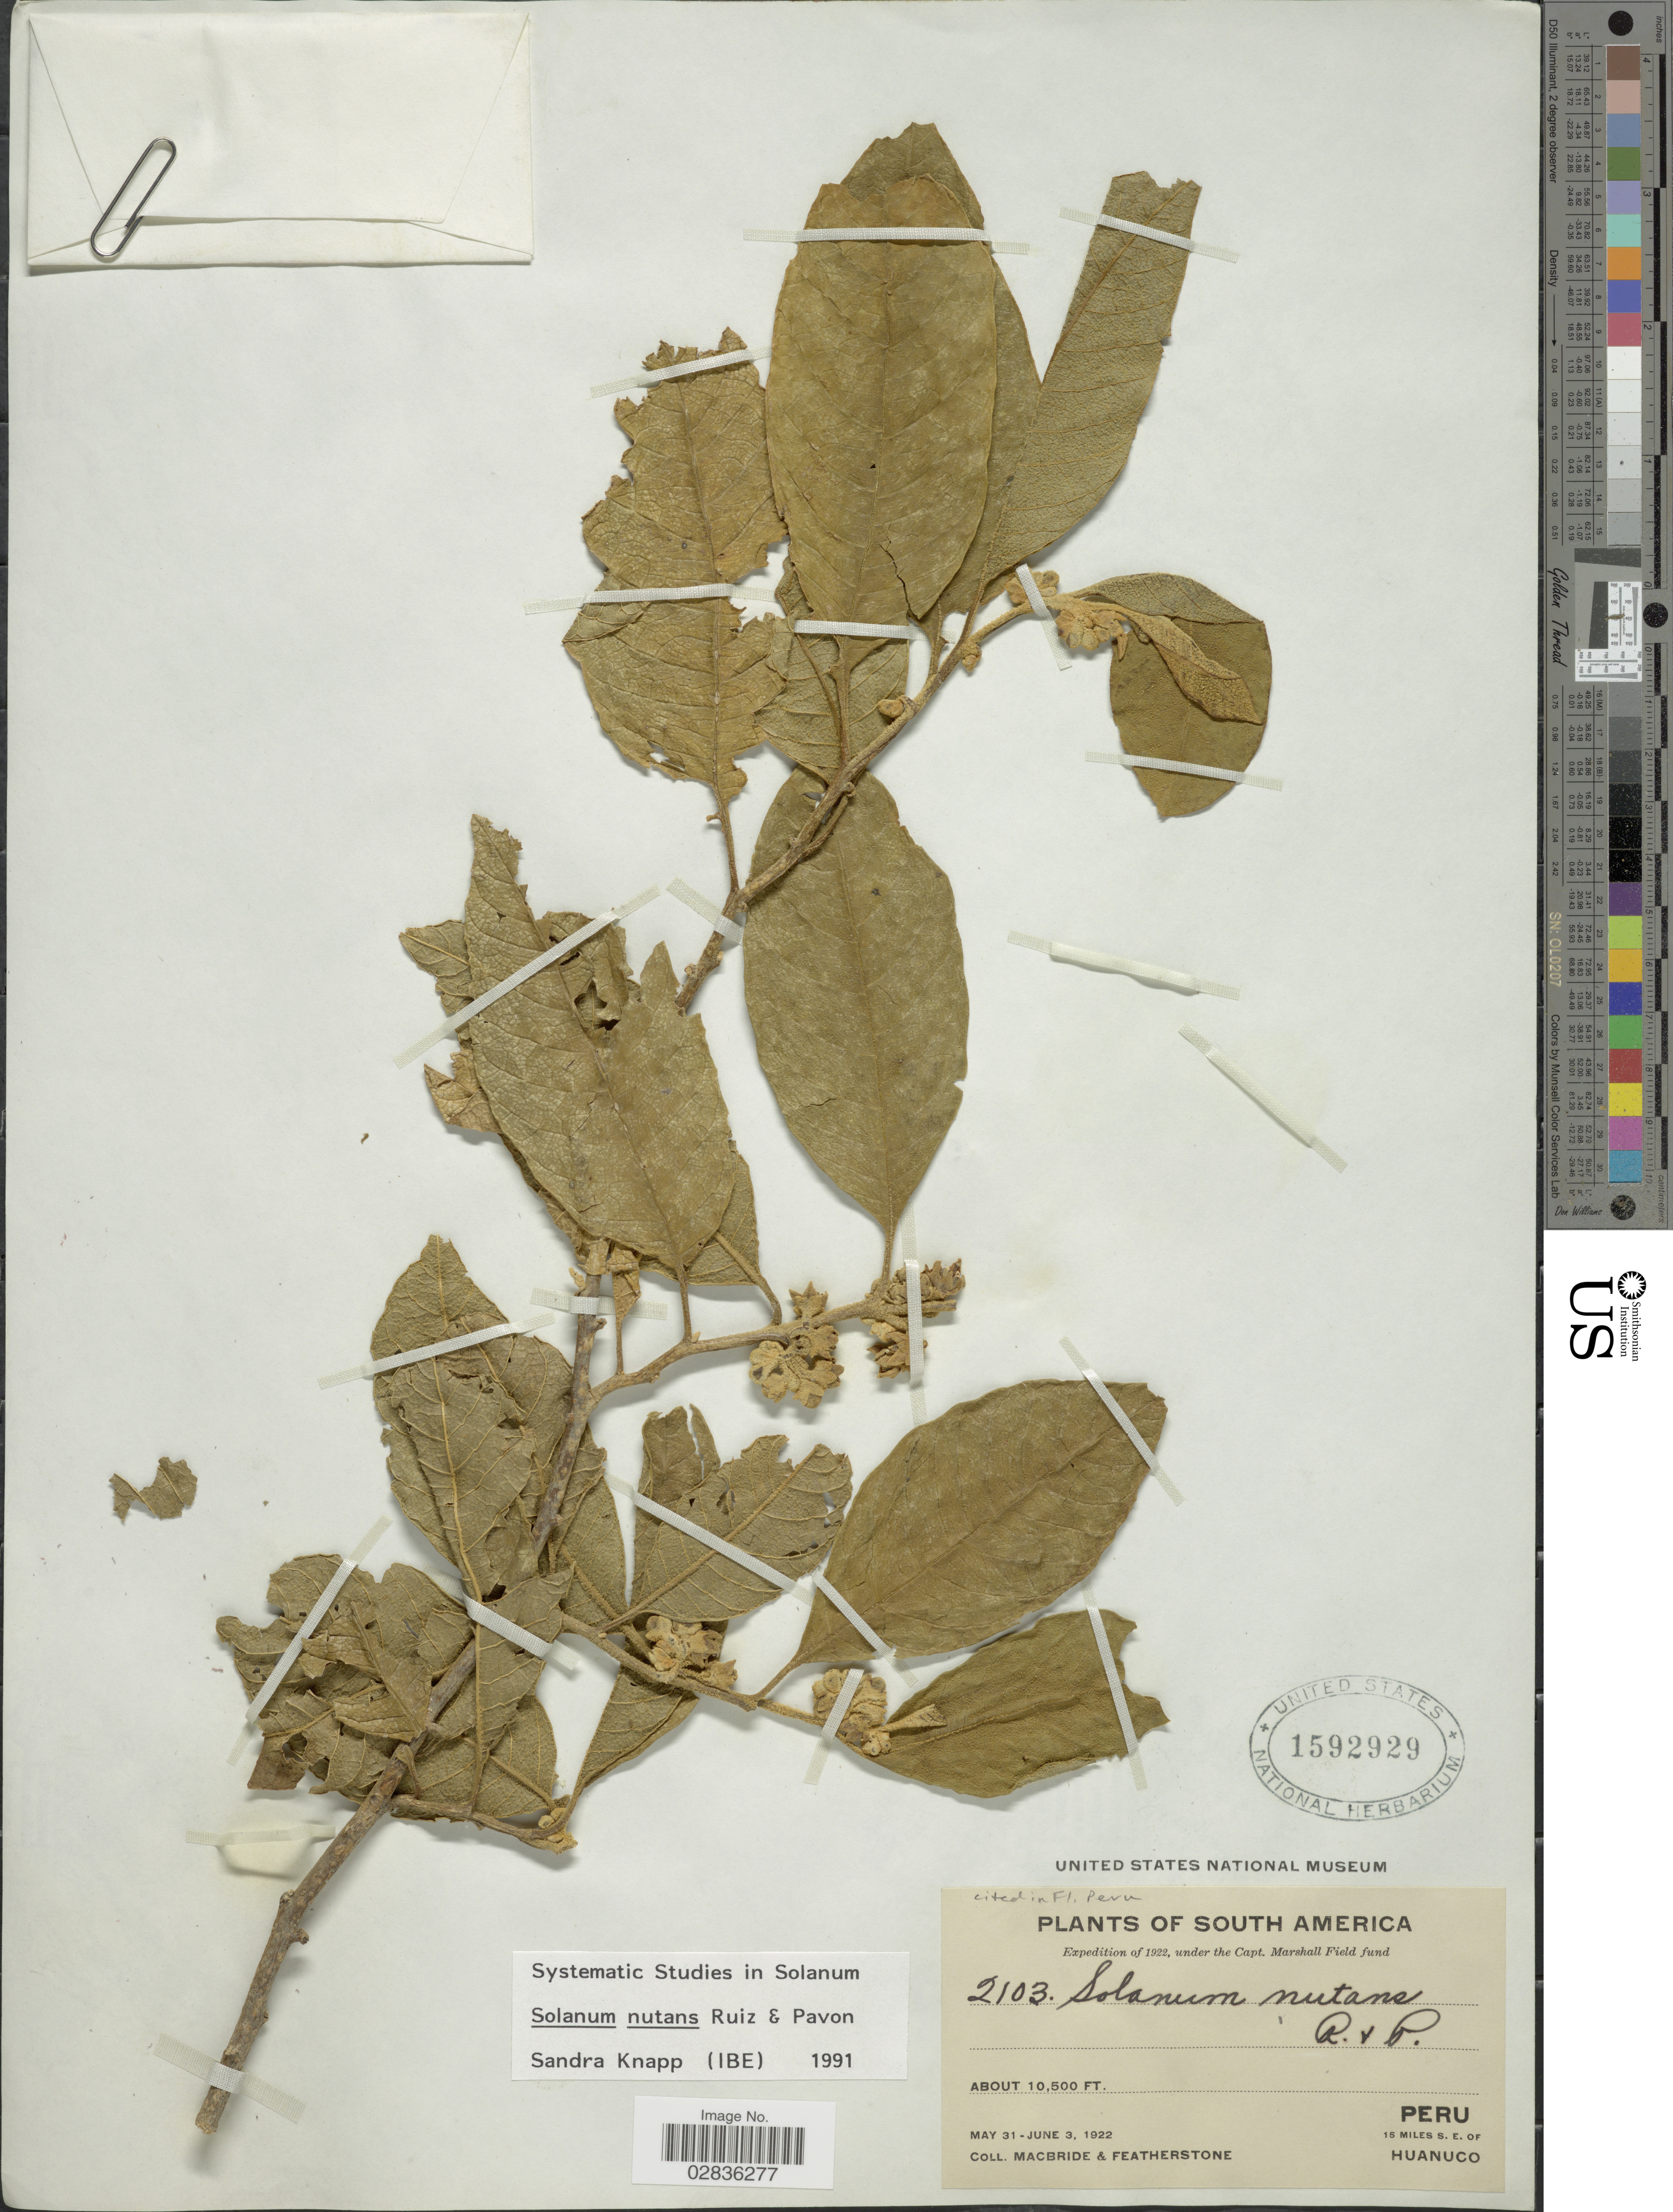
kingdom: Plantae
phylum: Tracheophyta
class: Magnoliopsida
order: Solanales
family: Solanaceae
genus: Solanum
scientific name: Solanum nutans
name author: Ruiz & Pav.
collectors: Macbride, -- & -. Featherstone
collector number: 2103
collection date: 1922-05-31/1922-06-03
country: Peru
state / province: Huánuco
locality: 15 miles SE of Huanuco.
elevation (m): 3200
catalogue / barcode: US 1592929